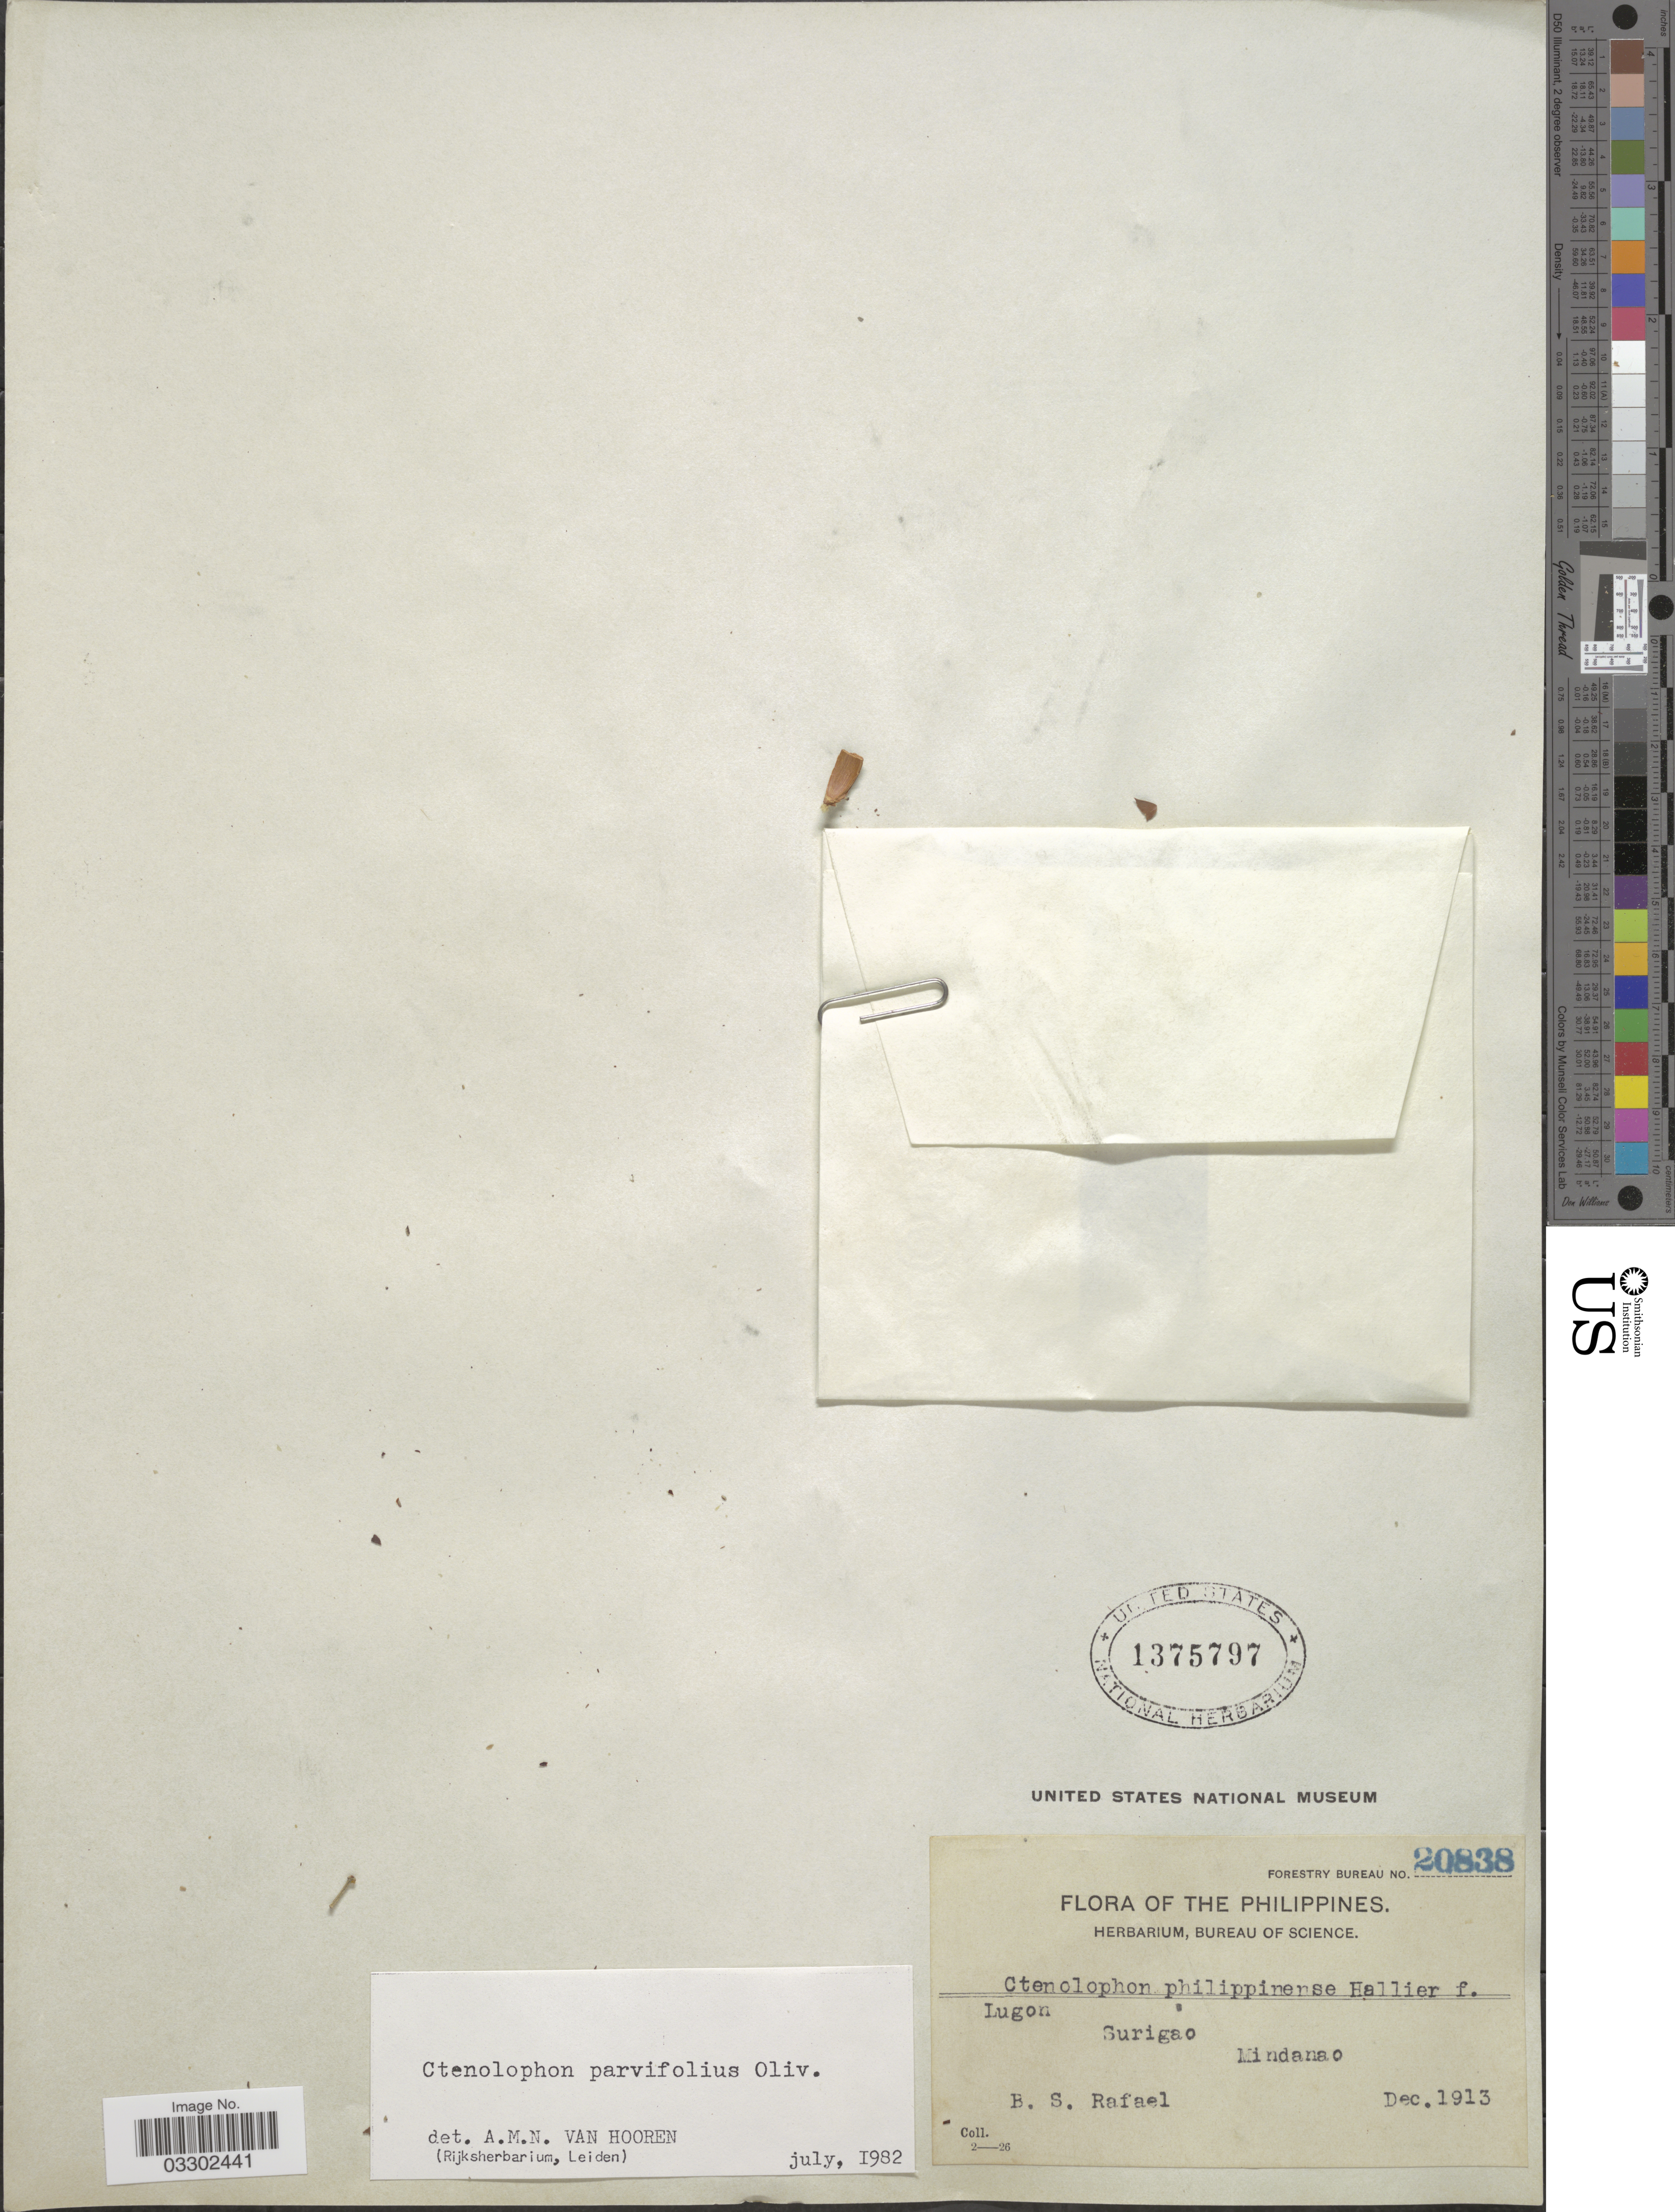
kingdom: Plantae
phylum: Tracheophyta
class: Magnoliopsida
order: Malpighiales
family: Ctenolophonaceae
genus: Ctenolophon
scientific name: Ctenolophon parvifolius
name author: Oliv.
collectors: B. Rafael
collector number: Forestry Bureau 20838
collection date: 1913-12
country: Philippines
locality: Lugon, Surigao, Mindanao.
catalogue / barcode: US 1375797